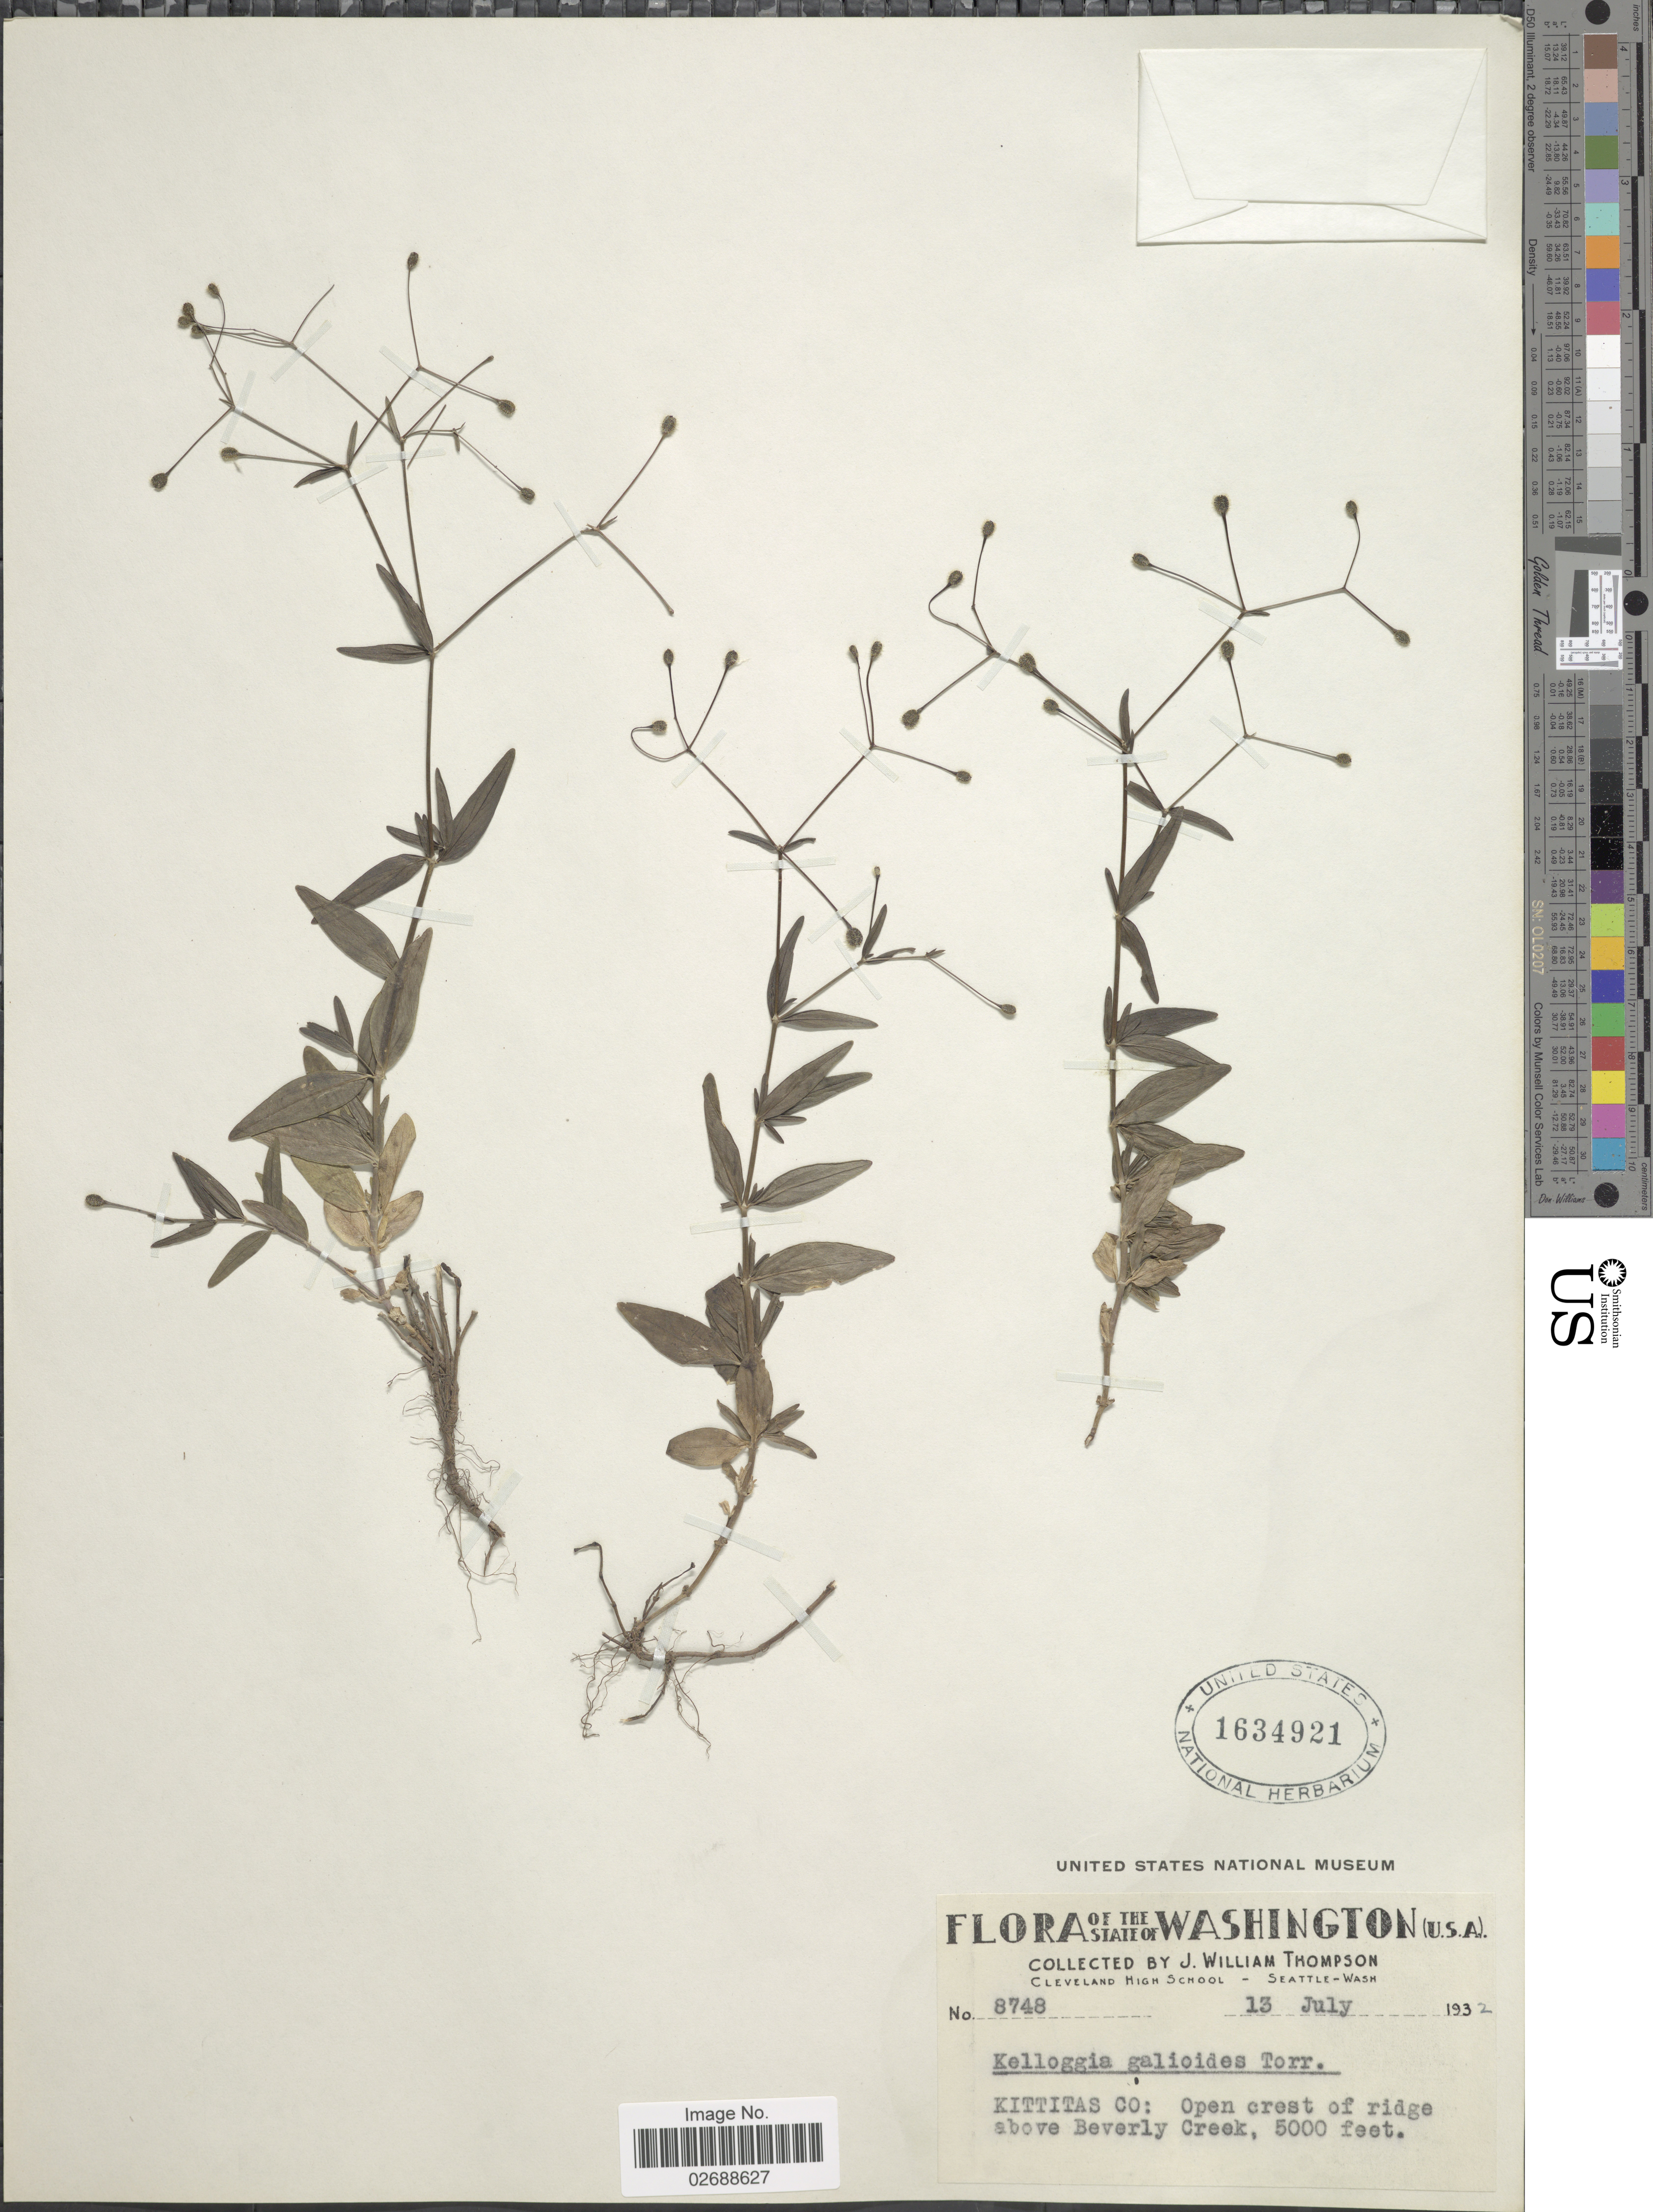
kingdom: Plantae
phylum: Tracheophyta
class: Magnoliopsida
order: Gentianales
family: Rubiaceae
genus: Kelloggia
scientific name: Kelloggia galioides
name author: Torr.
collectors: J. W. Thompson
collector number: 8748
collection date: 1932-07-13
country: United States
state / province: Washington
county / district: Kittitas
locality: Kittitas Co.: Above Beverly Creek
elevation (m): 1524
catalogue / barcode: US 1634921